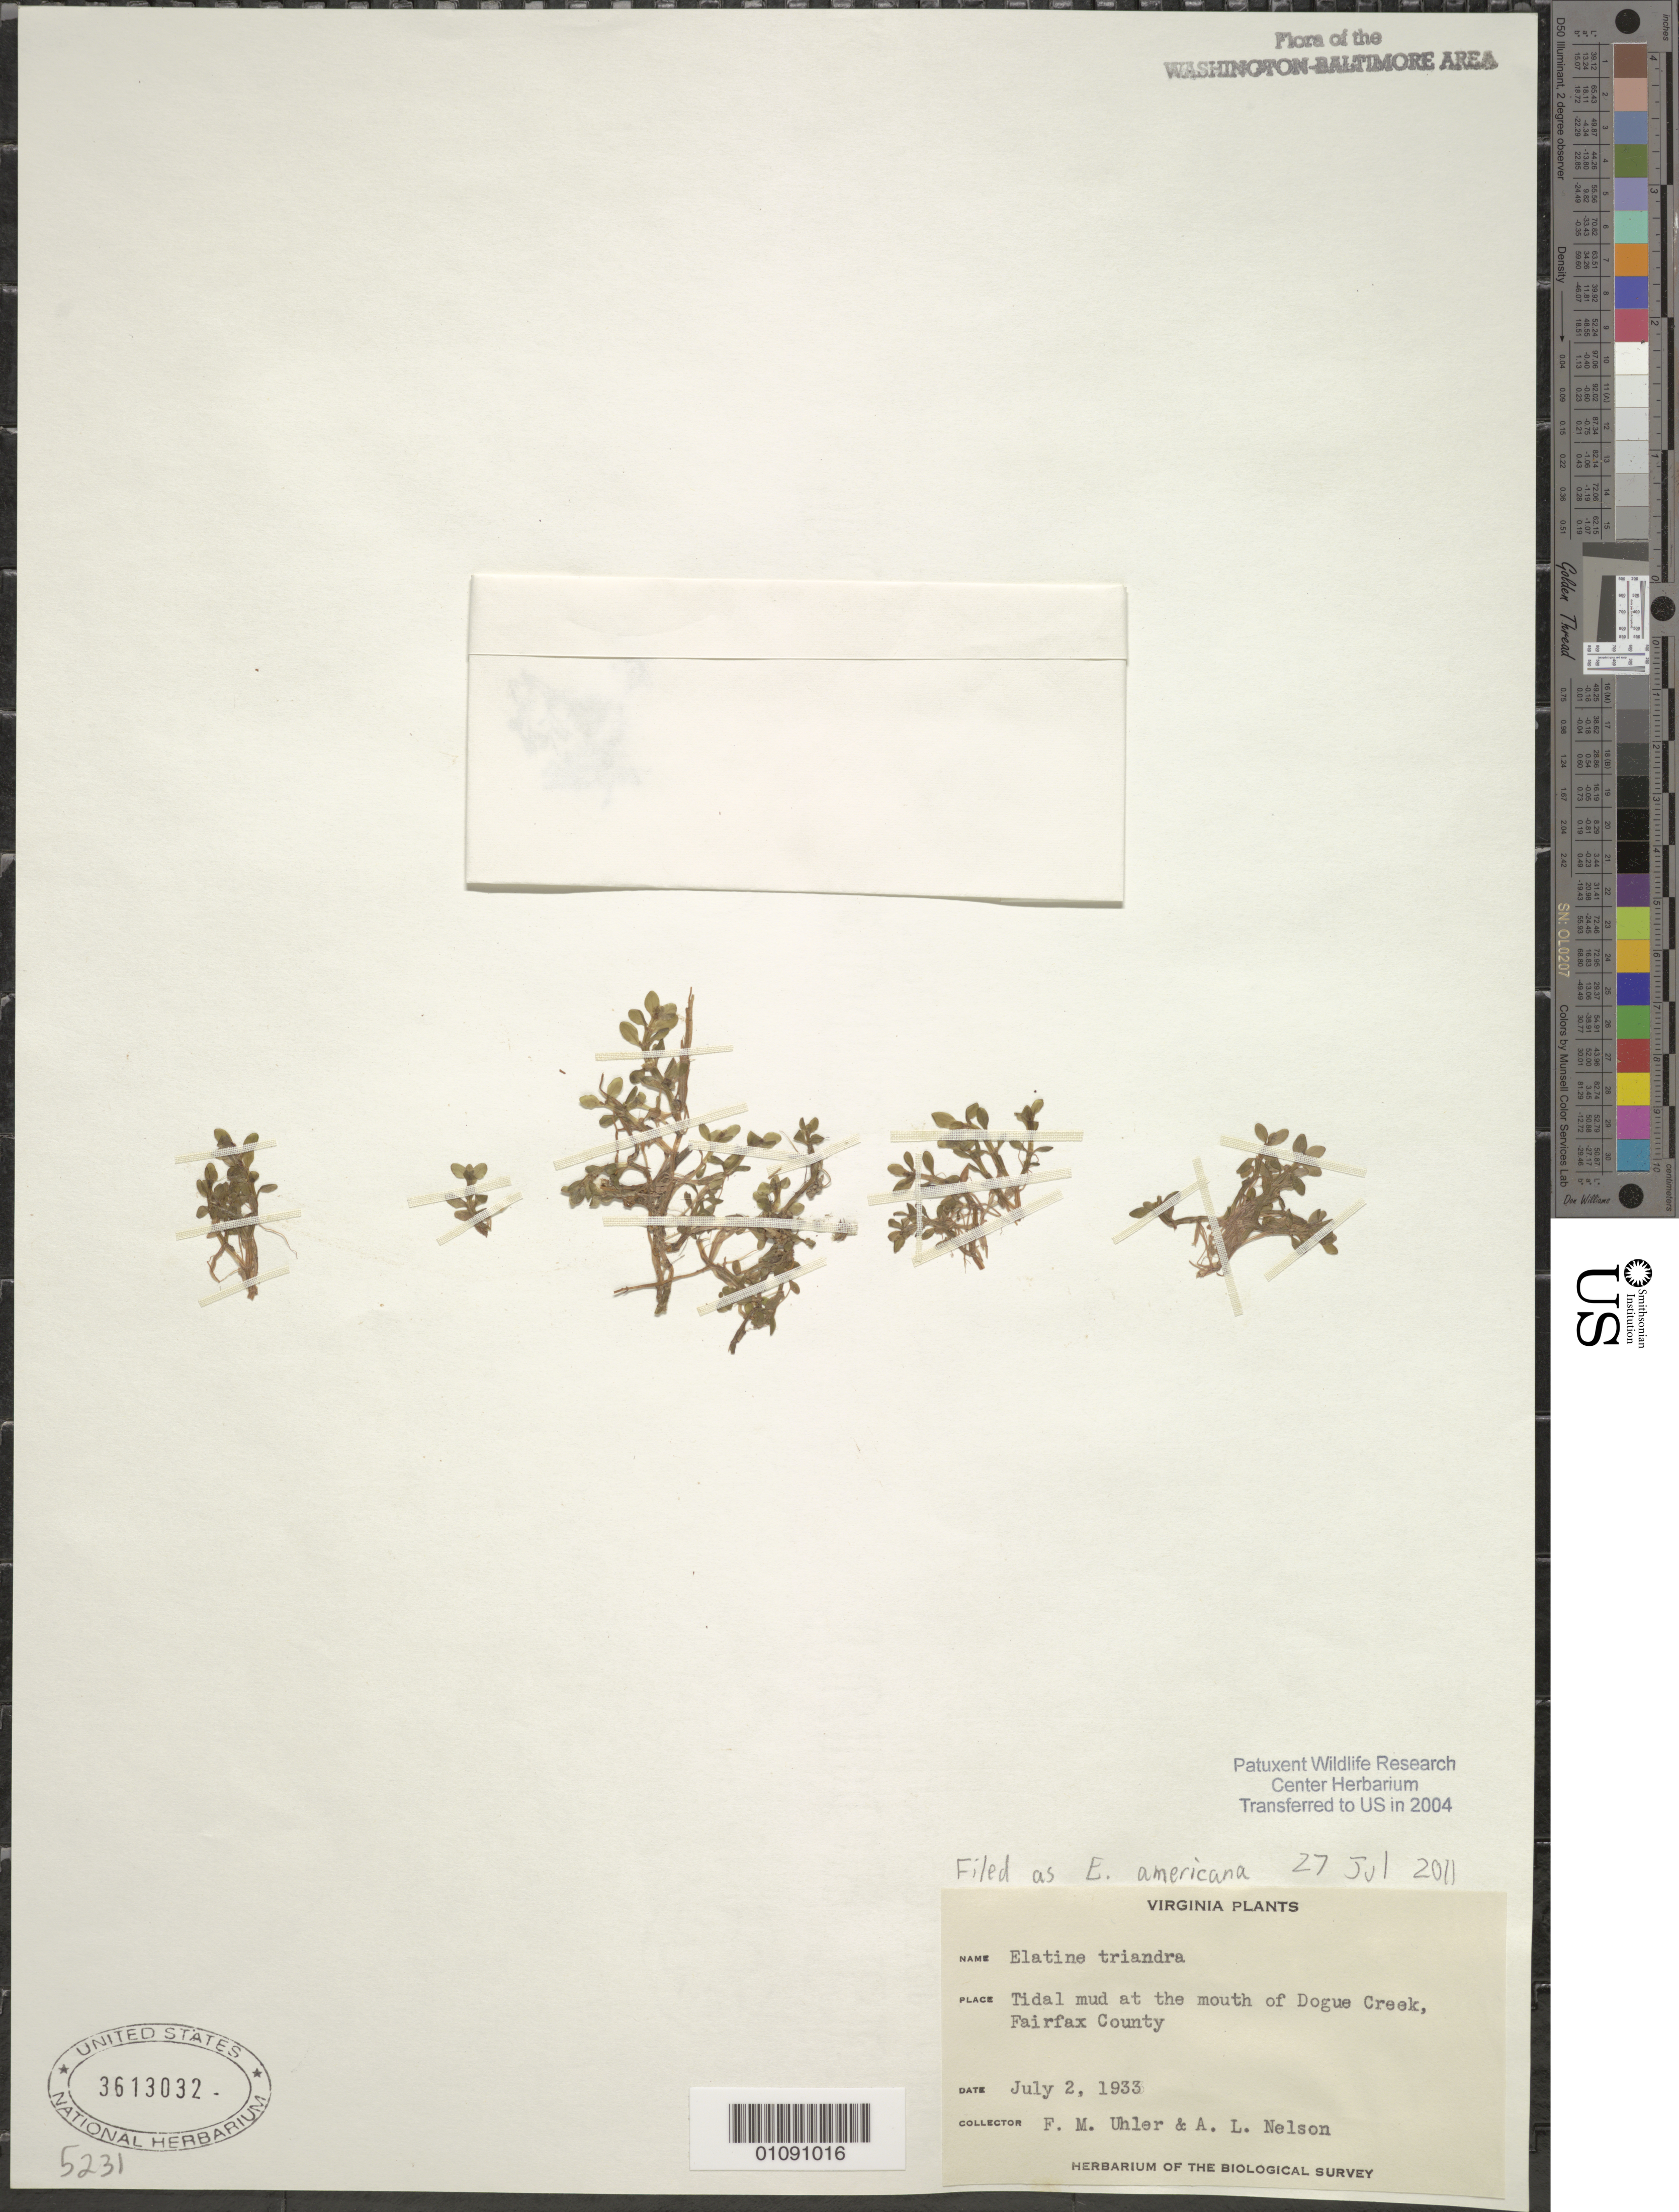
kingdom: Plantae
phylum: Tracheophyta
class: Magnoliopsida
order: Malpighiales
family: Elatinaceae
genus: Elatine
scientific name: Elatine americana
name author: (Pursh) Arn.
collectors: F. M. Uhler & A. L. Nelson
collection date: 1933-07-02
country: United States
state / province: Virginia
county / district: Fairfax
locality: Mouth of Dogue Creek.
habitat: Tidal mud.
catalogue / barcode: US 3613032